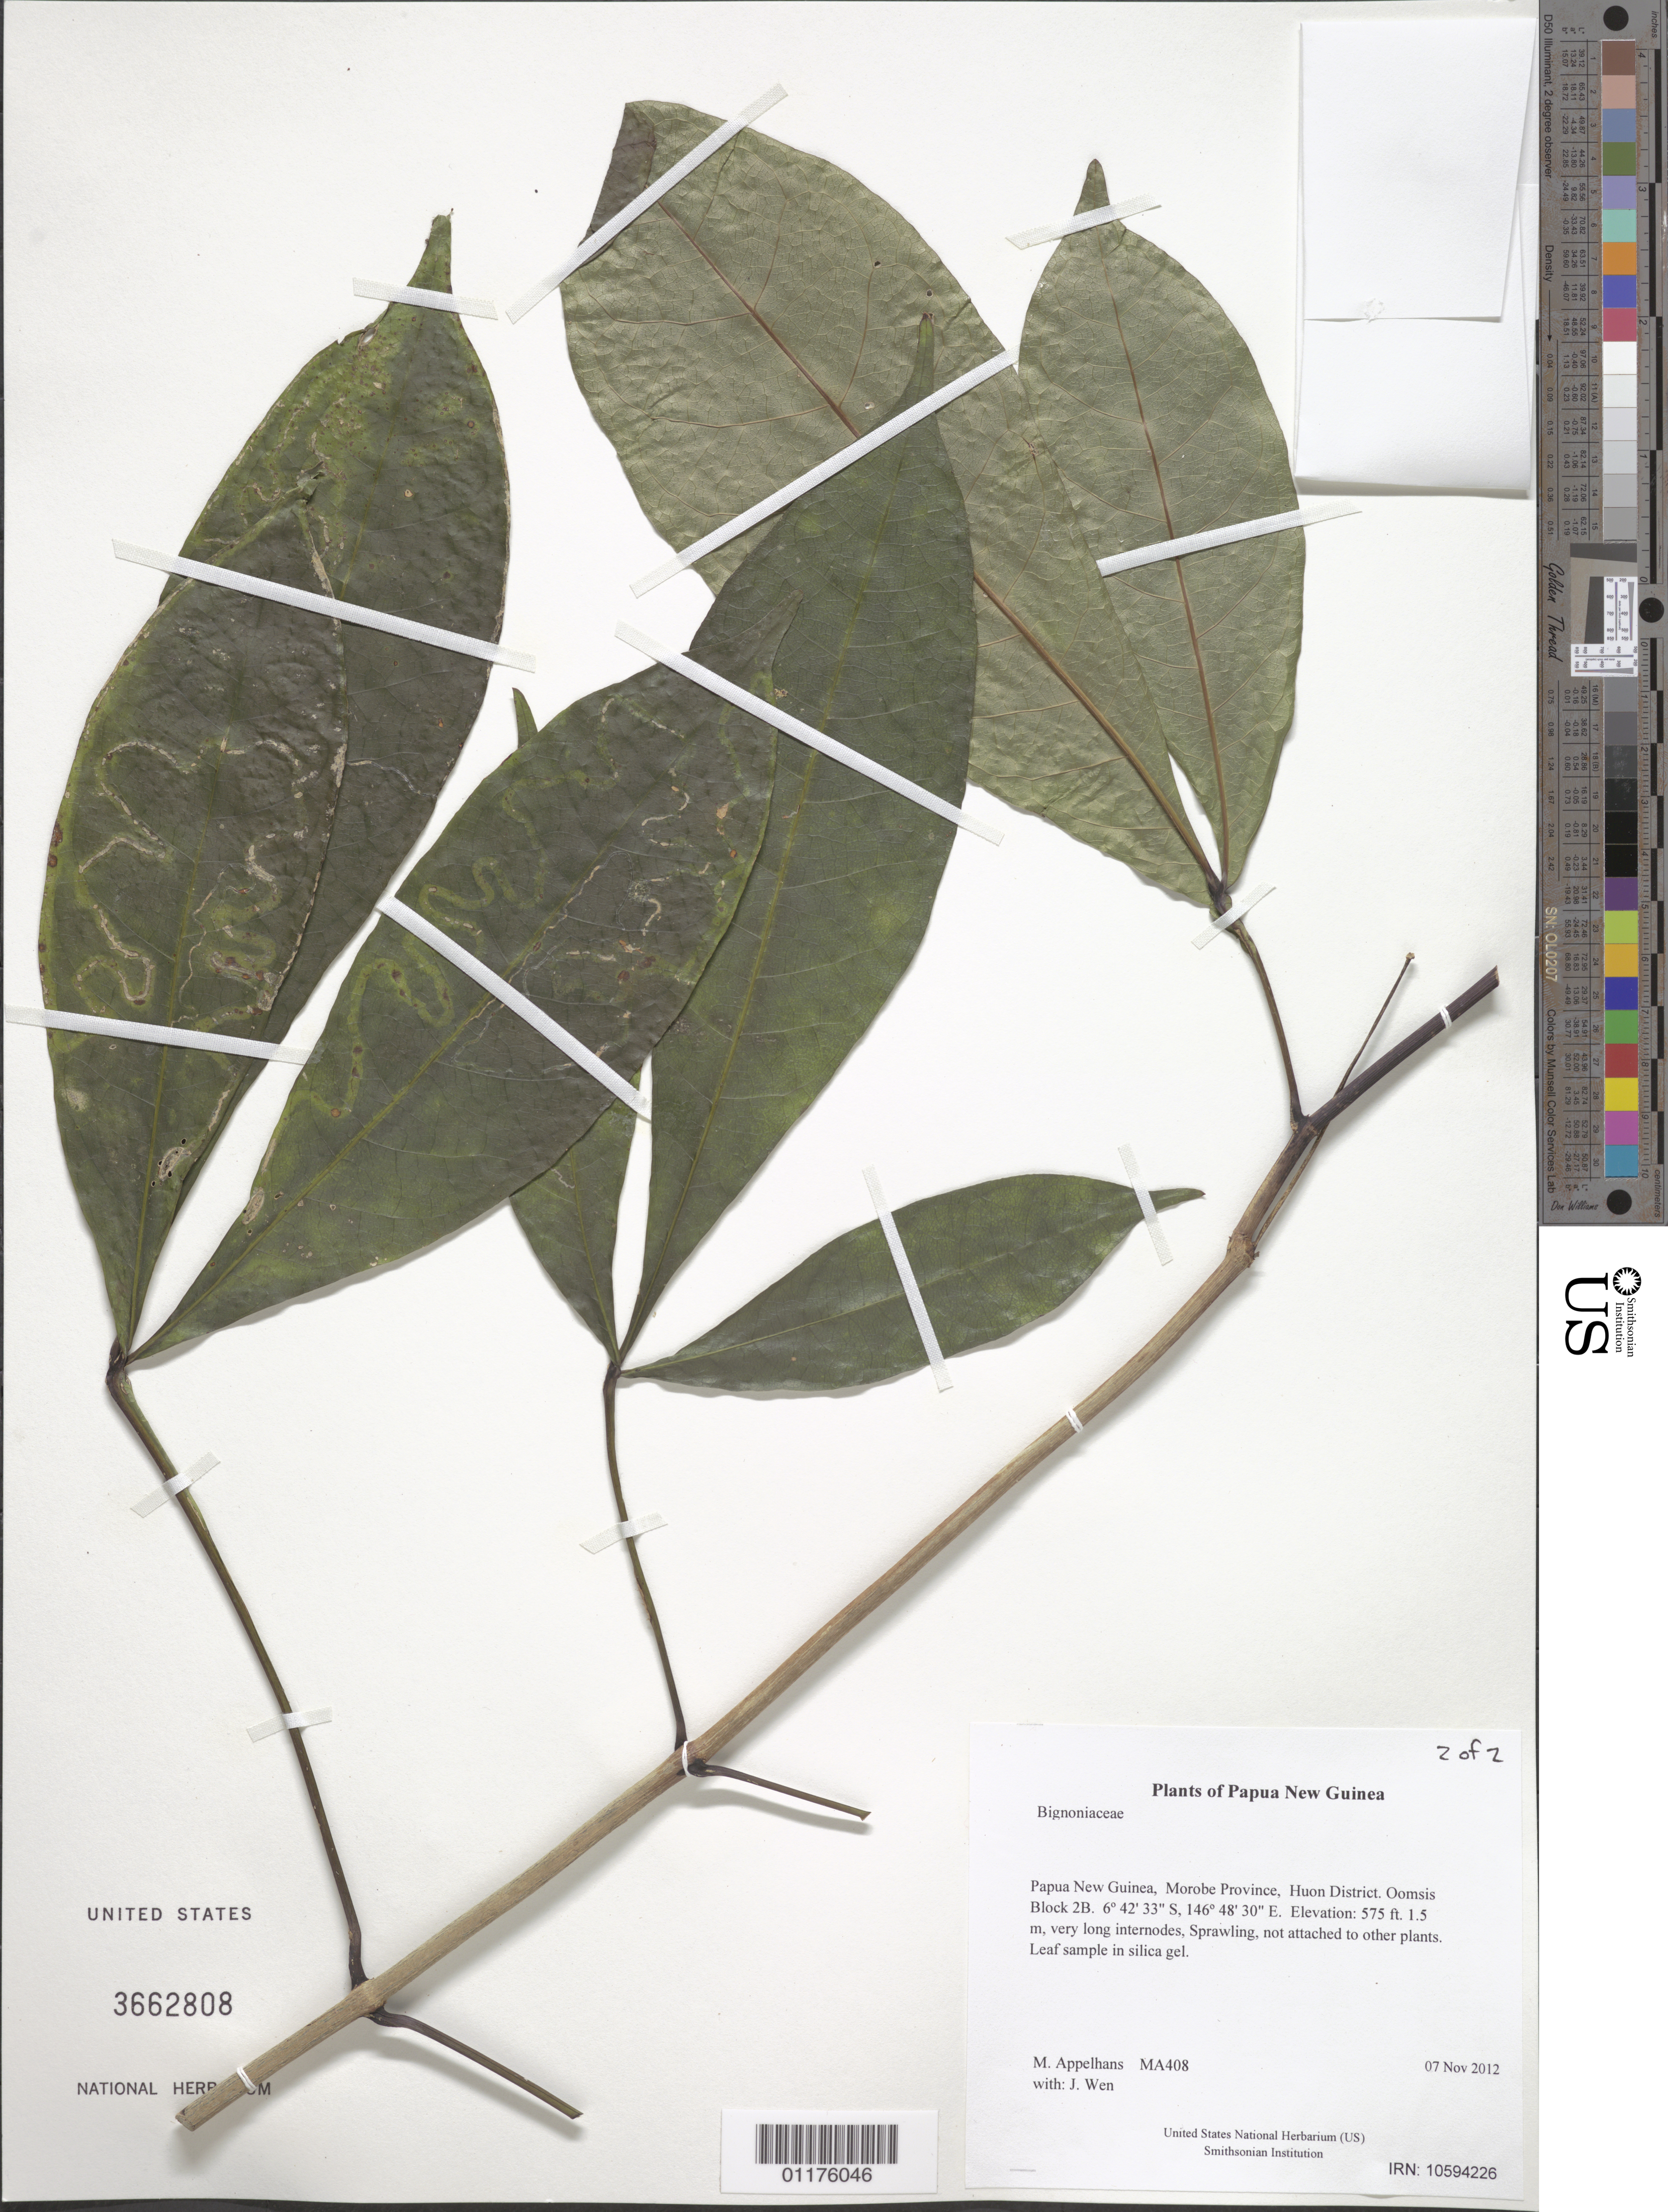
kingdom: Plantae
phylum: Tracheophyta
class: Magnoliopsida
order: Lamiales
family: Bignoniaceae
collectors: J. Wen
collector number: MA408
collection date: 2012-11-07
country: Papua New Guinea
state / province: Morobe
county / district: Huon District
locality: Oomsis Block 2B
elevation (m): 175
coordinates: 6° 42.554 S, 146° 48.501 E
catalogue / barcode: US 3662808